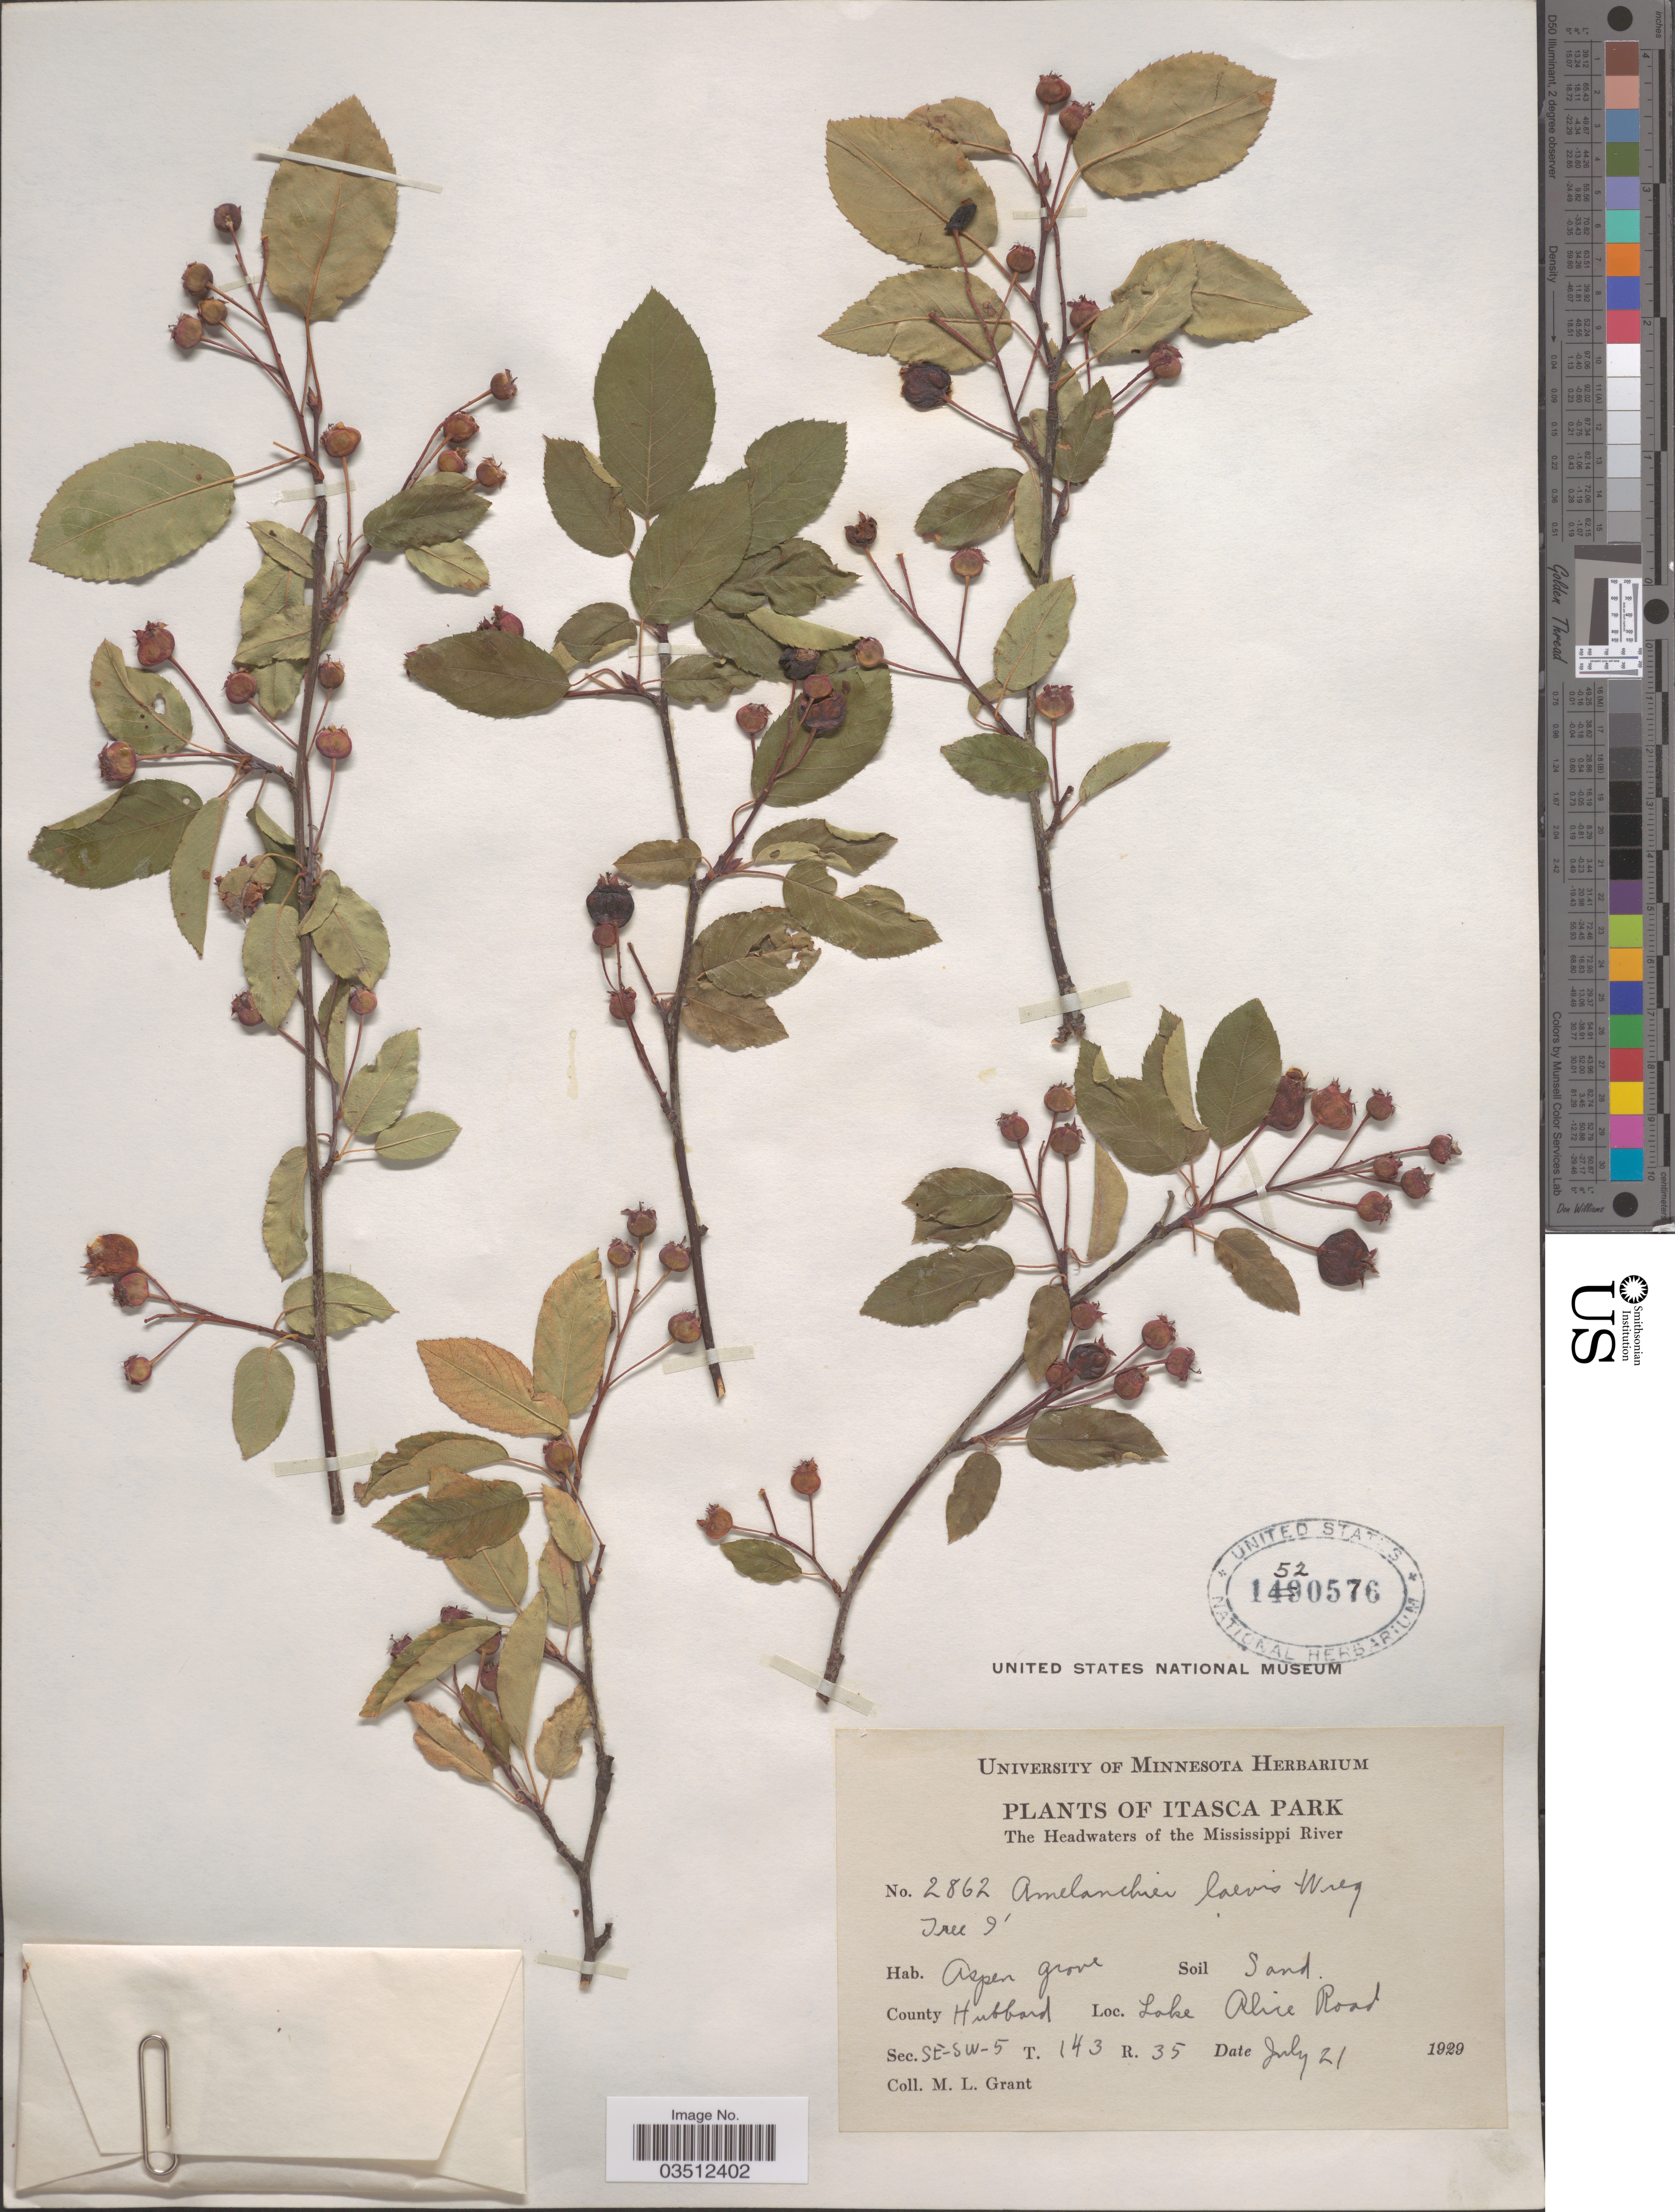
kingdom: Plantae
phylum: Tracheophyta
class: Magnoliopsida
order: Rosales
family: Rosaceae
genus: Amelanchier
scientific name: Amelanchier laevis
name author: Wiegand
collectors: M. L. Grant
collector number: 2862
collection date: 1929-07-21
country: United States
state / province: Minnesota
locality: Itasca Park. The Headwaters of the Mississippi River. Aspen grove. County Hubbard. Lake Alice Road. Sec. SE-SW-5 T. 143 R. 35.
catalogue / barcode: US 1520576